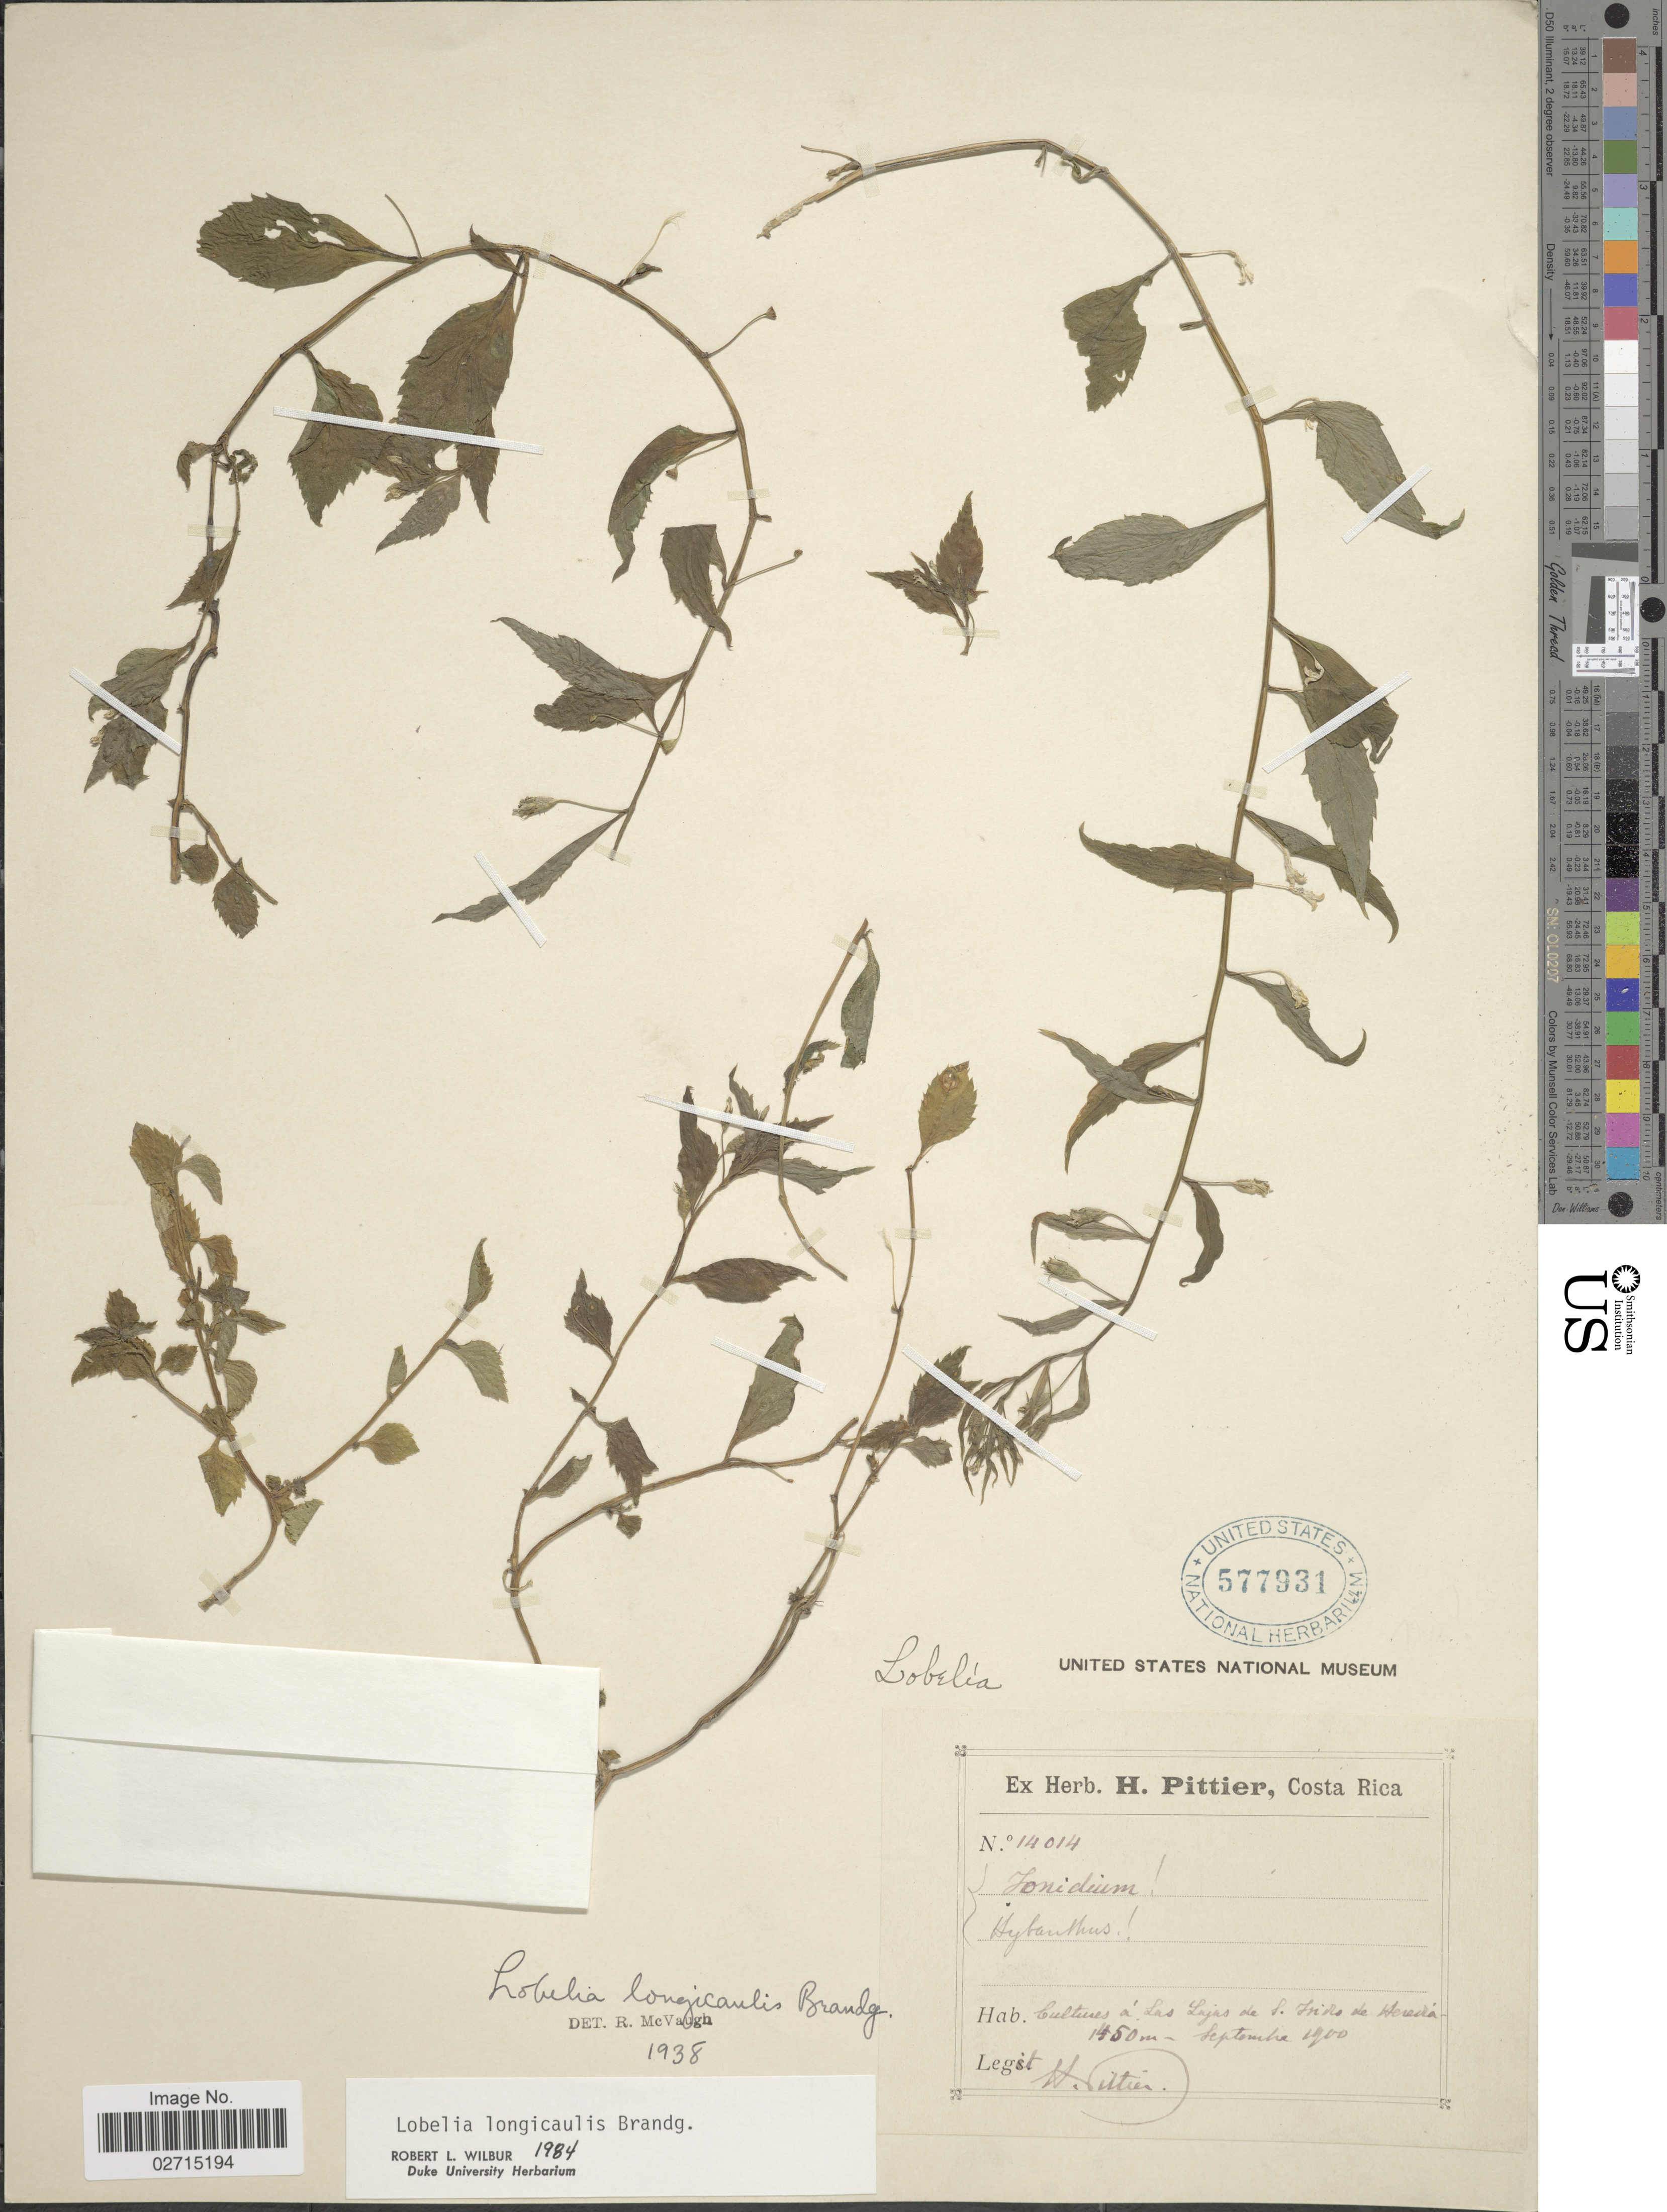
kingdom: Plantae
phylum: Tracheophyta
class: Magnoliopsida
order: Asterales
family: Campanulaceae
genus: Lobelia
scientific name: Lobelia longicaulis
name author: Brandegee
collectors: H. F. Pittier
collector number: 14014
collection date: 1900-09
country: Costa Rica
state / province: Heredia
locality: Cultures á Las Lajas de S. Isidro de Heredia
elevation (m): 1450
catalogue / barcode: US 577931